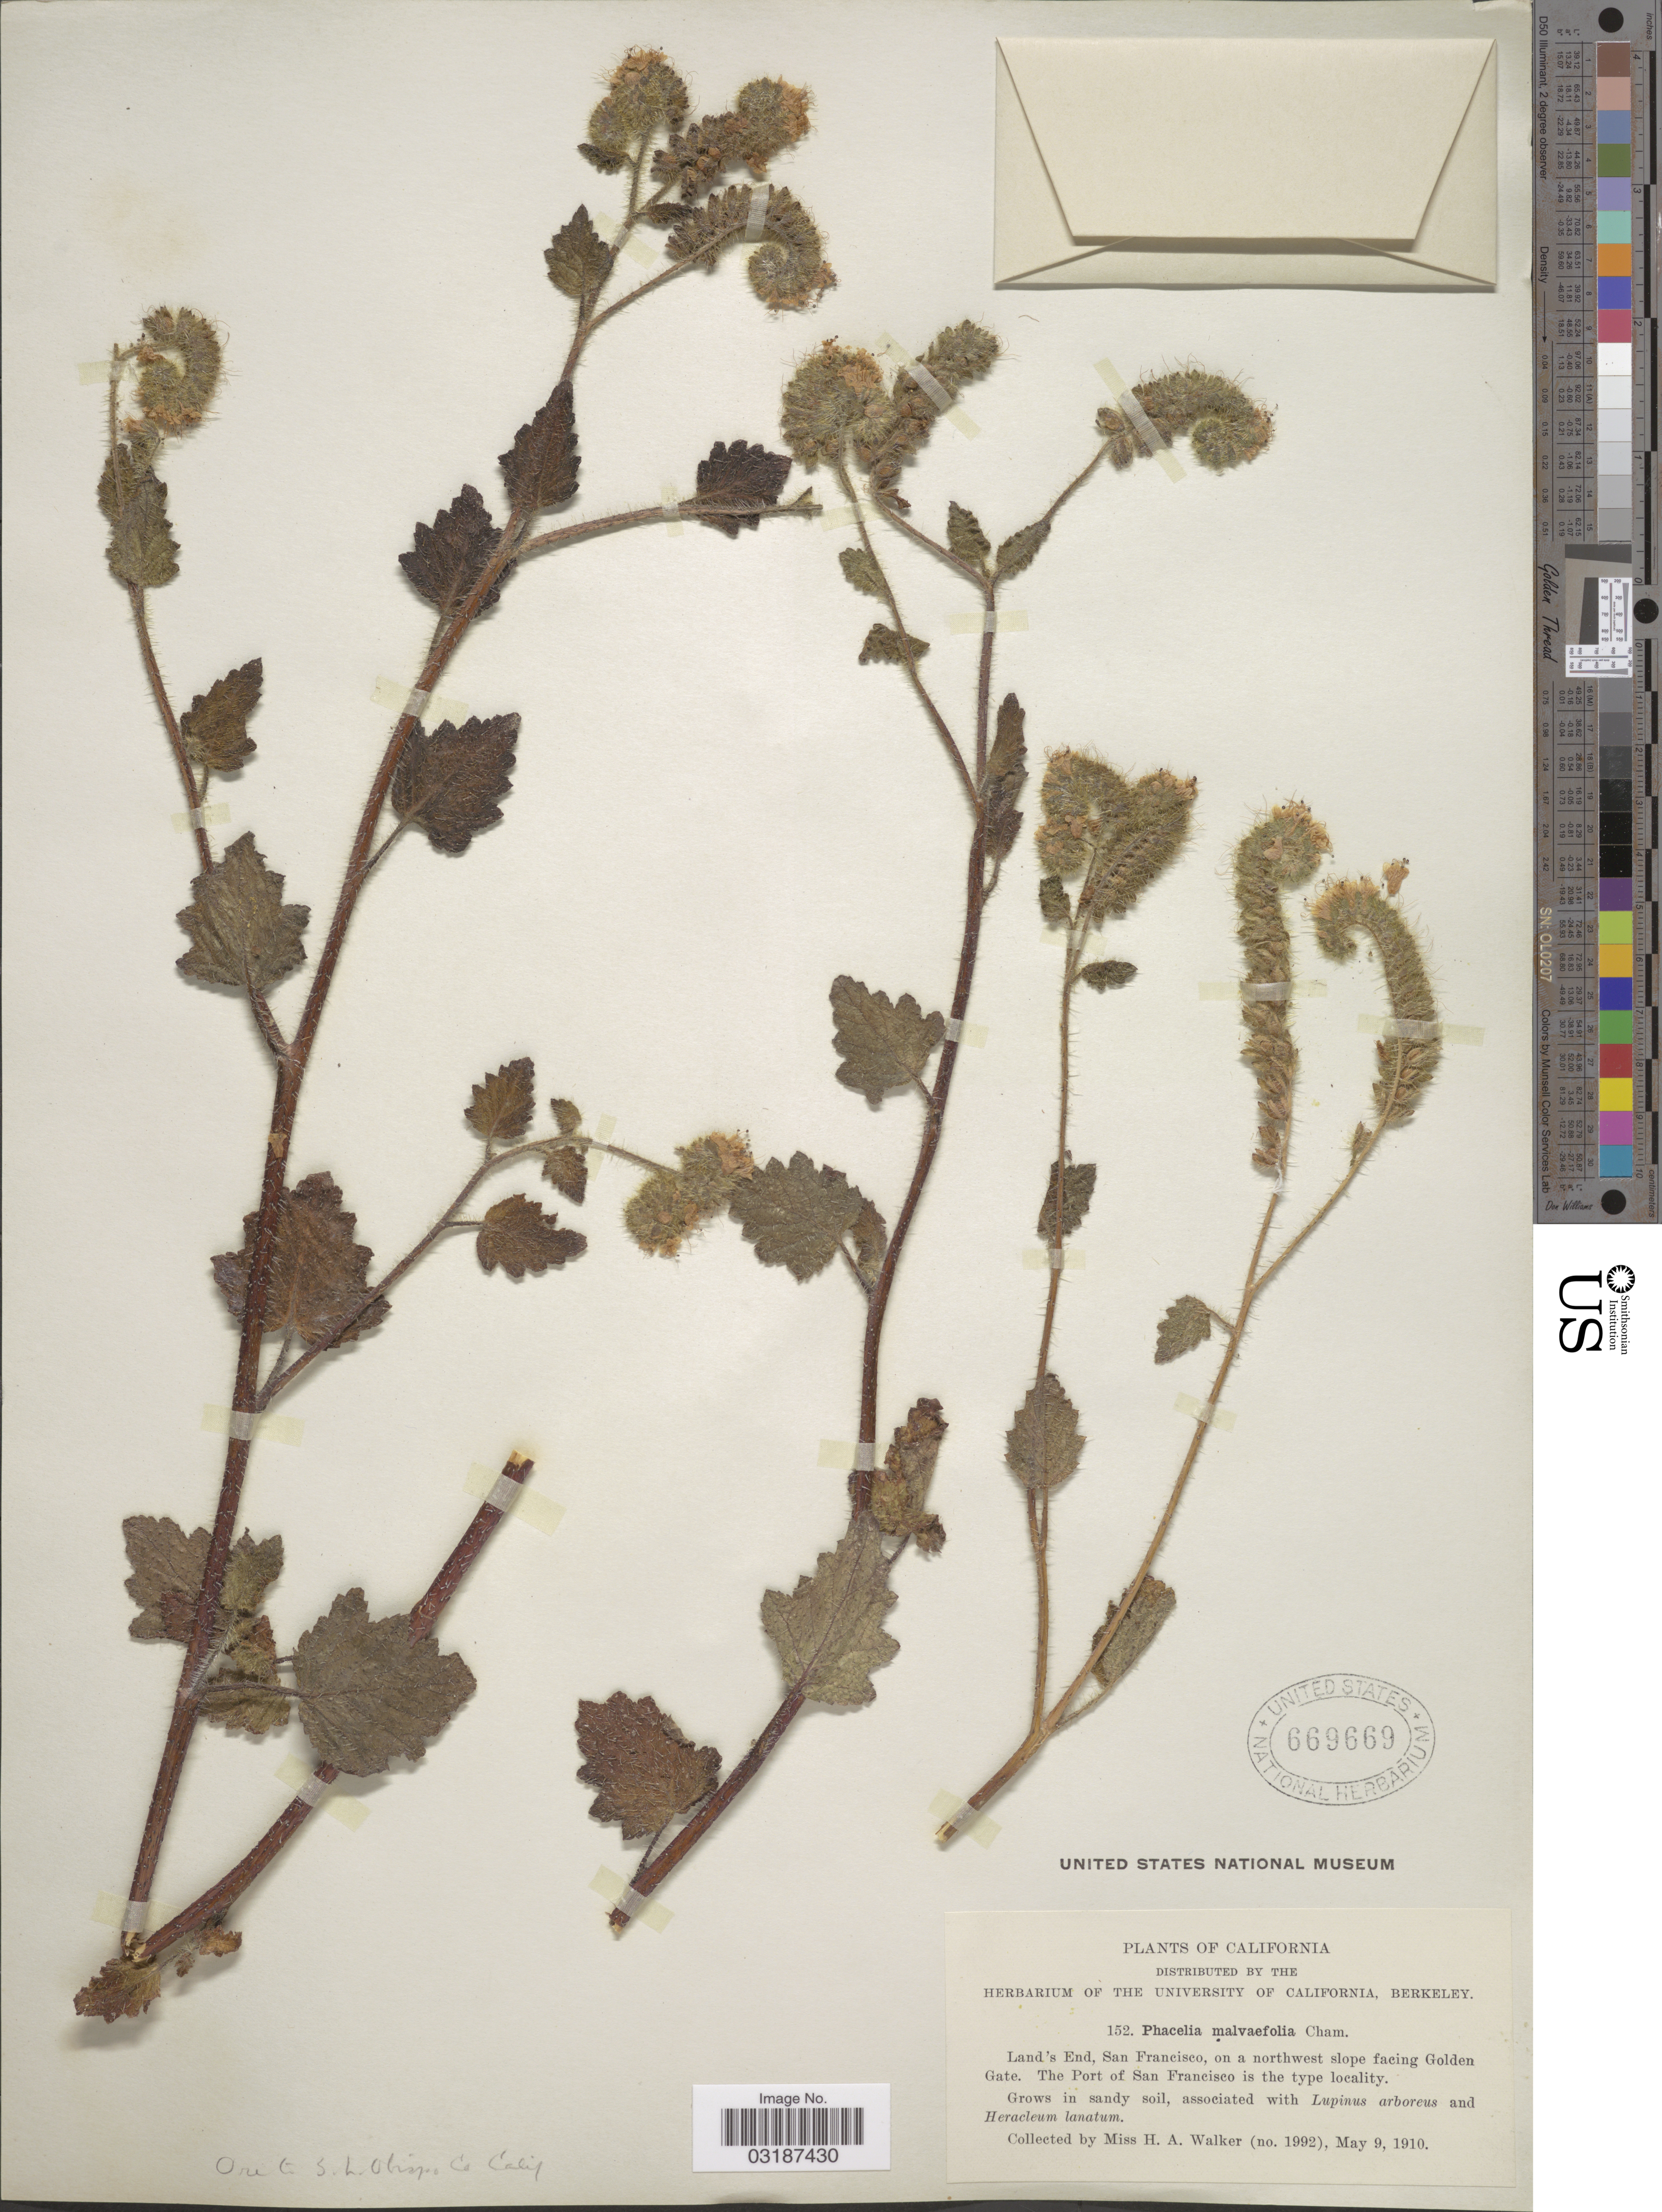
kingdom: Plantae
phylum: Tracheophyta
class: Magnoliopsida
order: Boraginales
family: Hydrophyllaceae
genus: Phacelia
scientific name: Phacelia malvifolia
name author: Cham.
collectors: H. Walker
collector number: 1992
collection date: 1910-05-09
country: United States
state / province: California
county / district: San Francisco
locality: Land's End, San Francisco, on northwest slope facing Golden Gate. The Port of San Francisco.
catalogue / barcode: US 669669